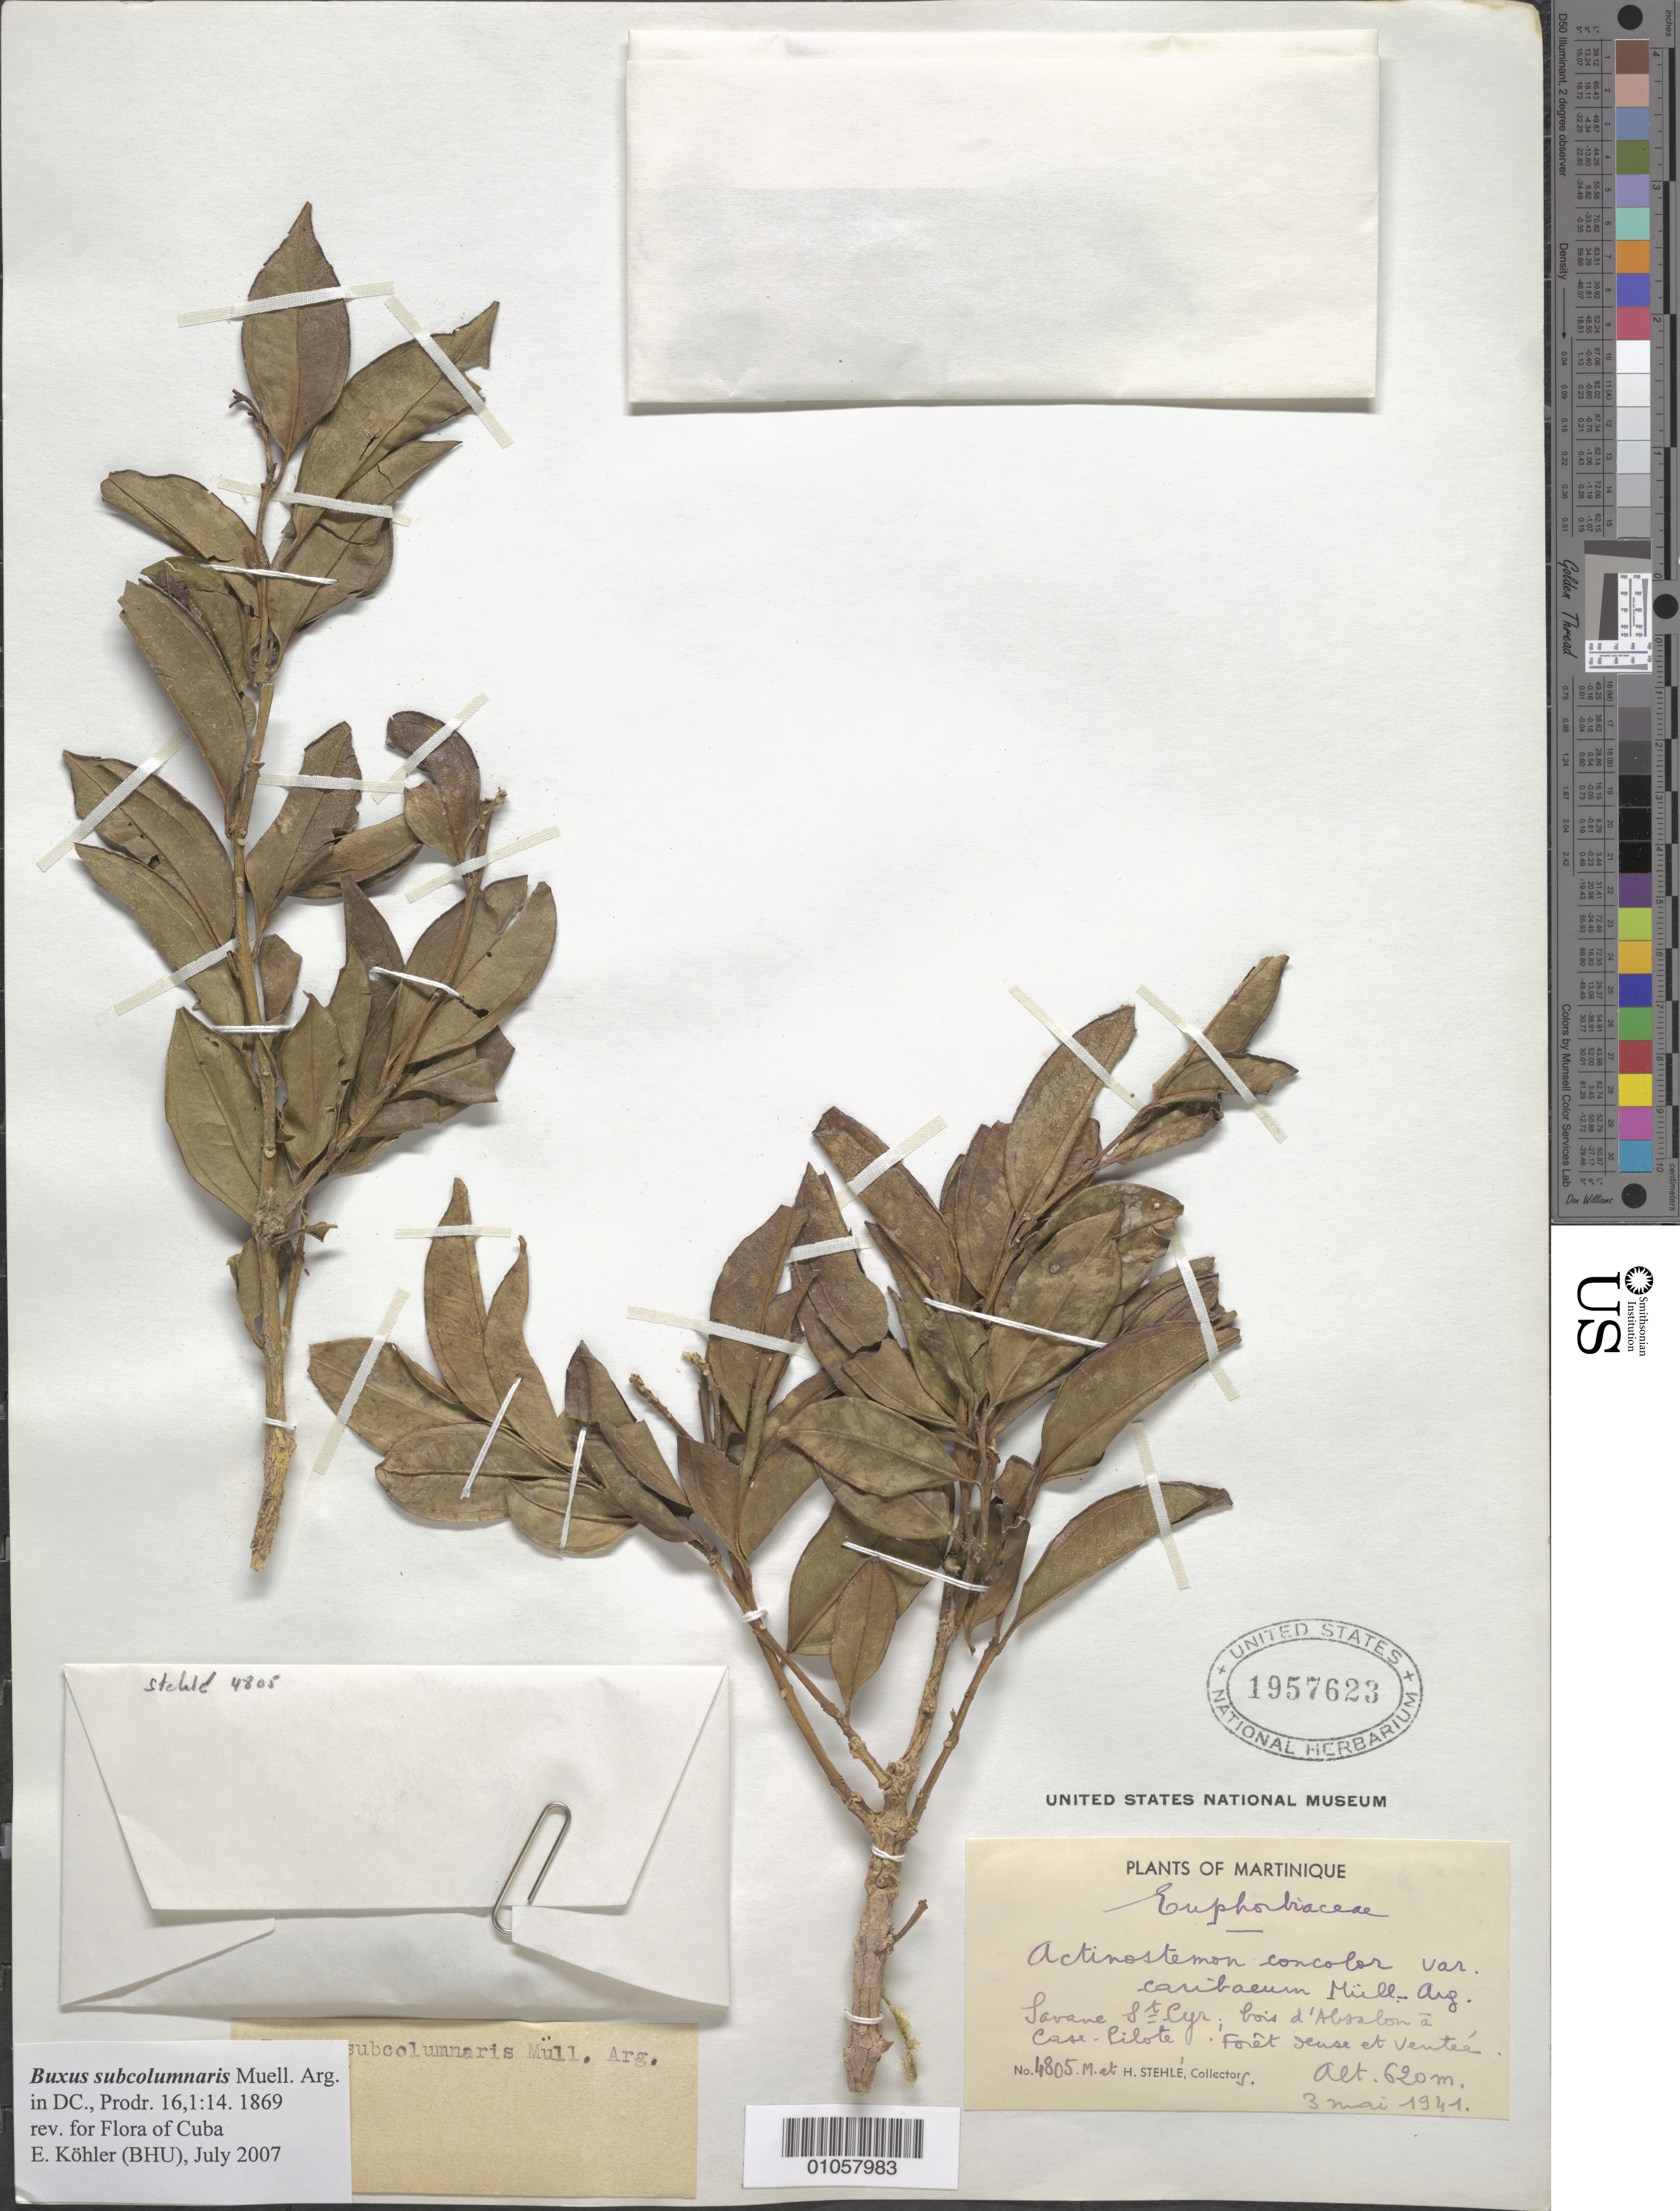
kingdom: Plantae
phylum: Tracheophyta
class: Magnoliopsida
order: Buxales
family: Buxaceae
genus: Buxus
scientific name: Buxus subcolumnaris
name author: Müll. Arg.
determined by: Kohler, E.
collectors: H. Stehlé & M. Stehlé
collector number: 4805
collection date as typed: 03 May 1941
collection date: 1941-05-03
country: Martinique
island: Martinique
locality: Savane St. Cyr, bois d'Absalon à Case-Pilote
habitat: Forêt dense et ventée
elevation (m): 620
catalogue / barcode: US 1957623